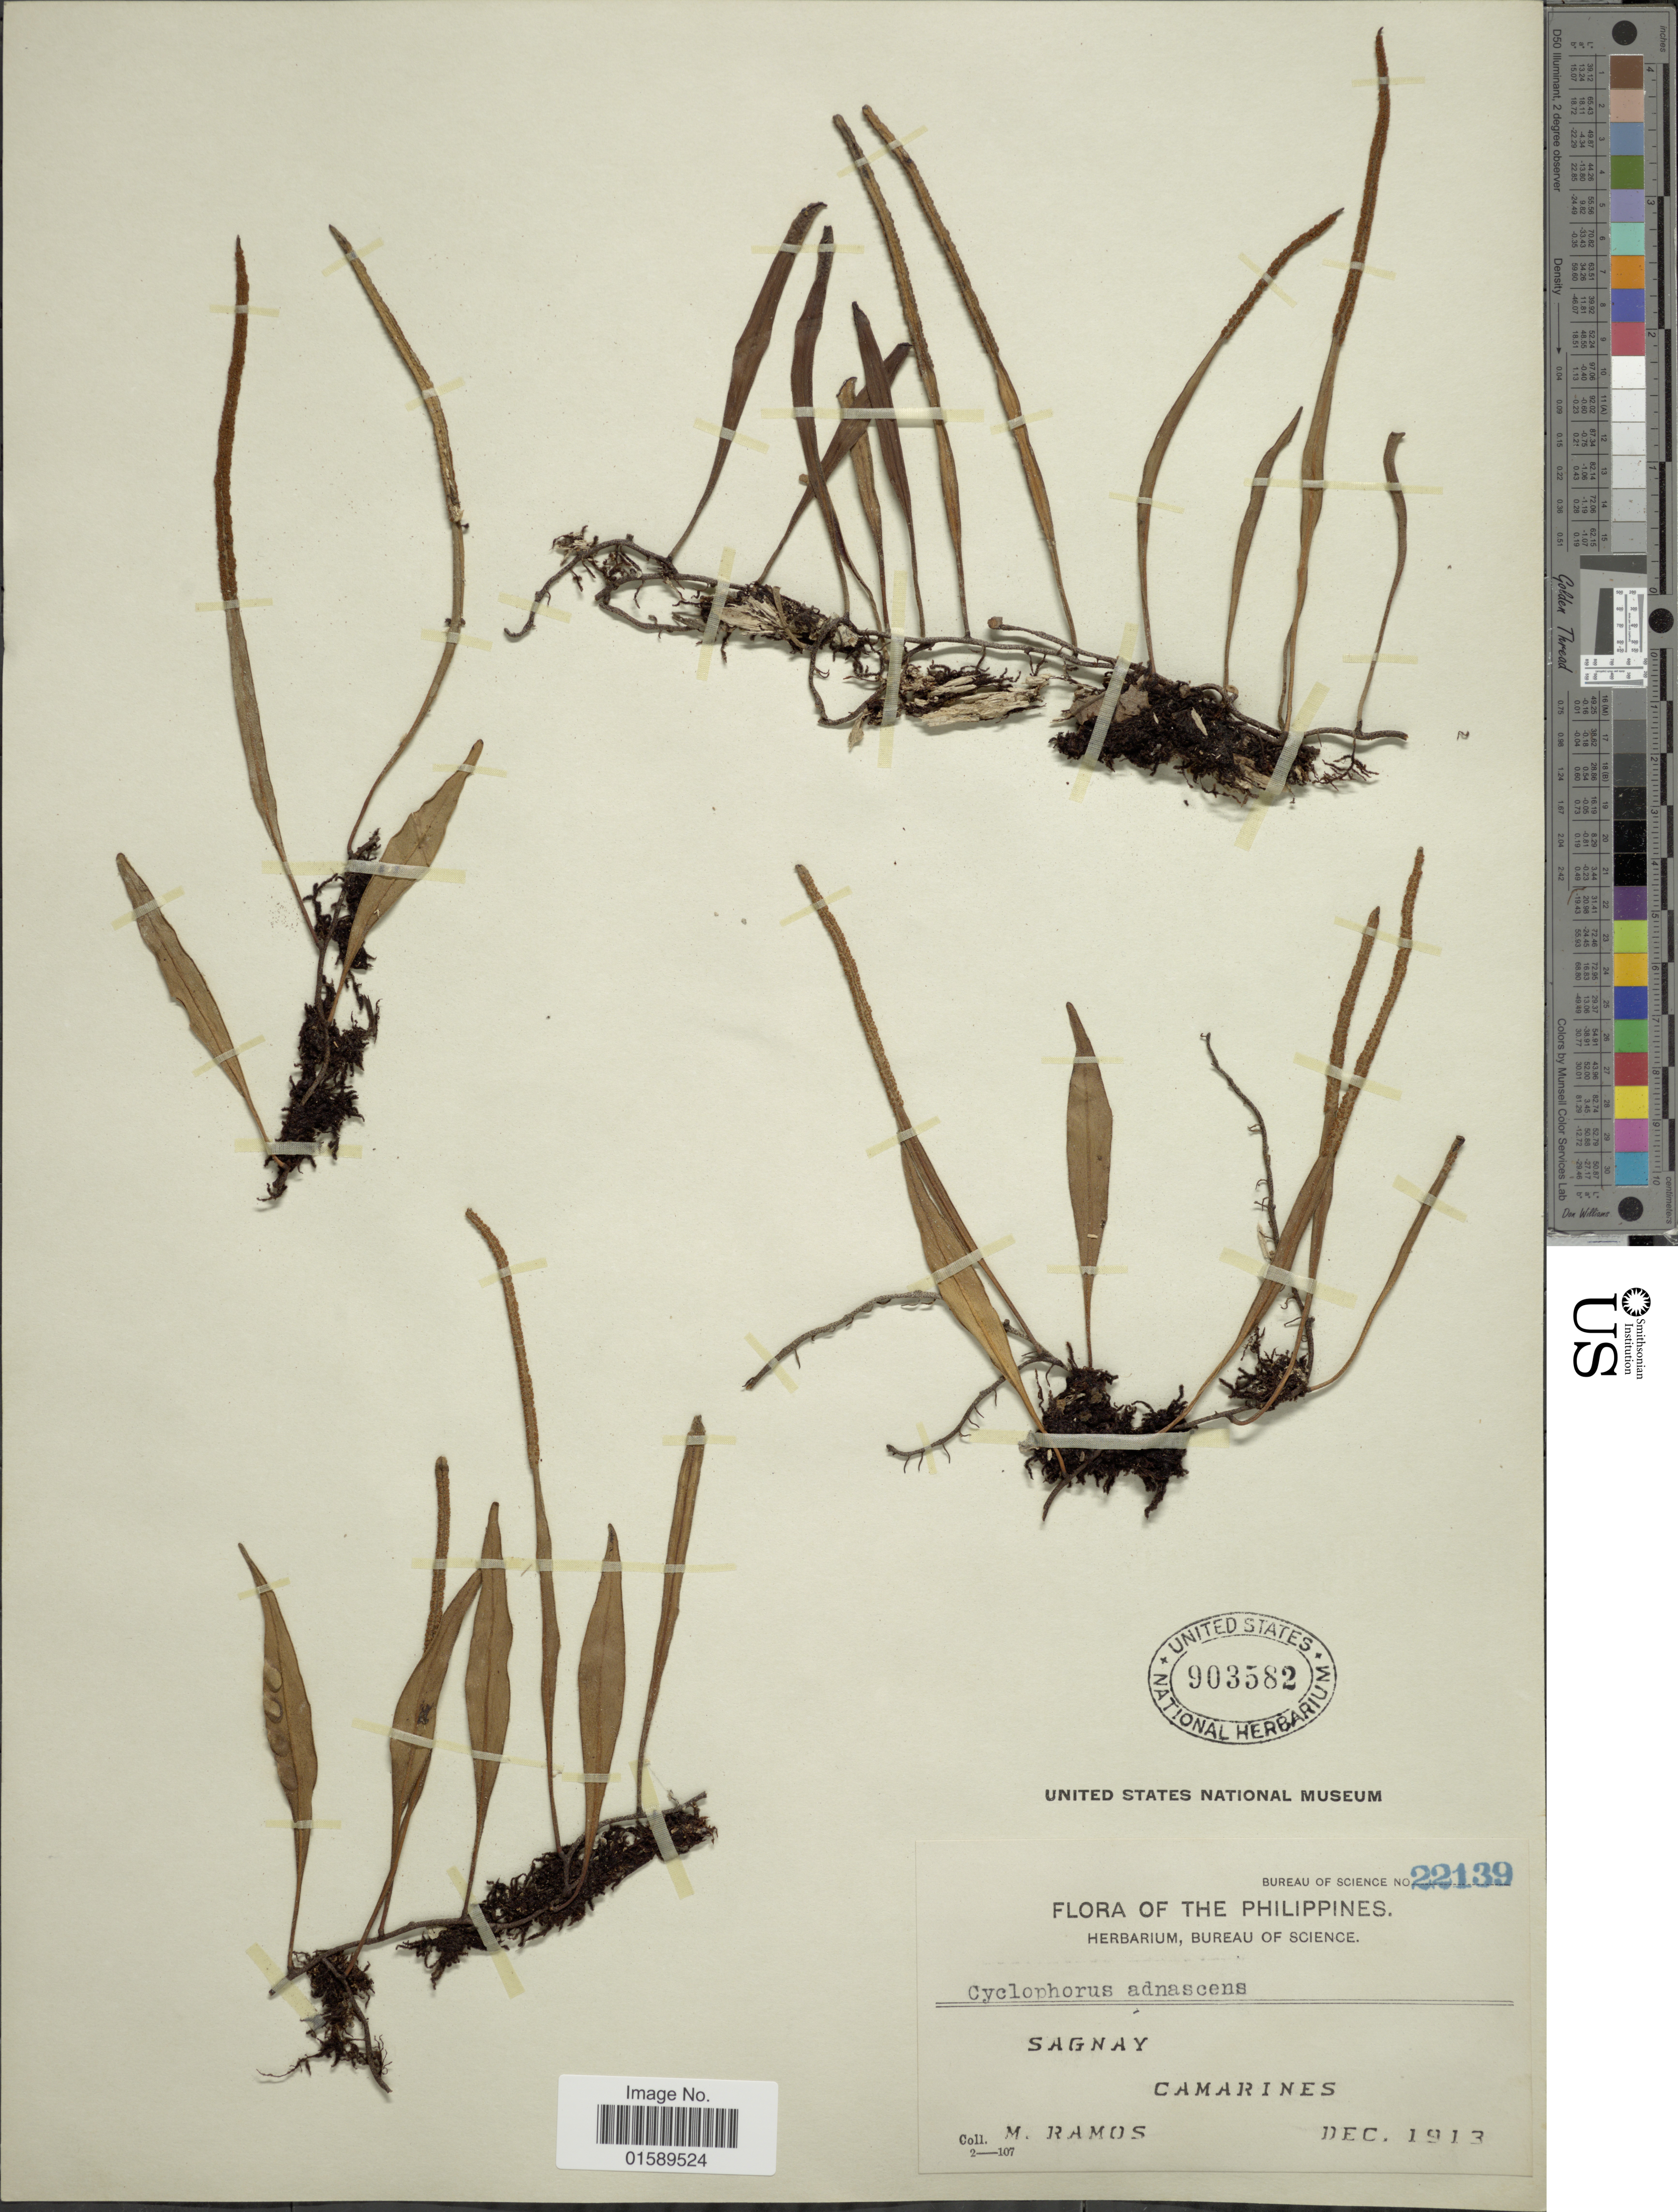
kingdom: Plantae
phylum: Tracheophyta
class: Polypodiopsida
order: Polypodiales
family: Polypodiaceae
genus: Pyrrosia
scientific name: Pyrrosia lanceolata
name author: (L.) Farw.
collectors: M. Ramos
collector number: Bureau of science 22139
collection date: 1913-12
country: Philippines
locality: Sagnay, Camarines.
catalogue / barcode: US 903582